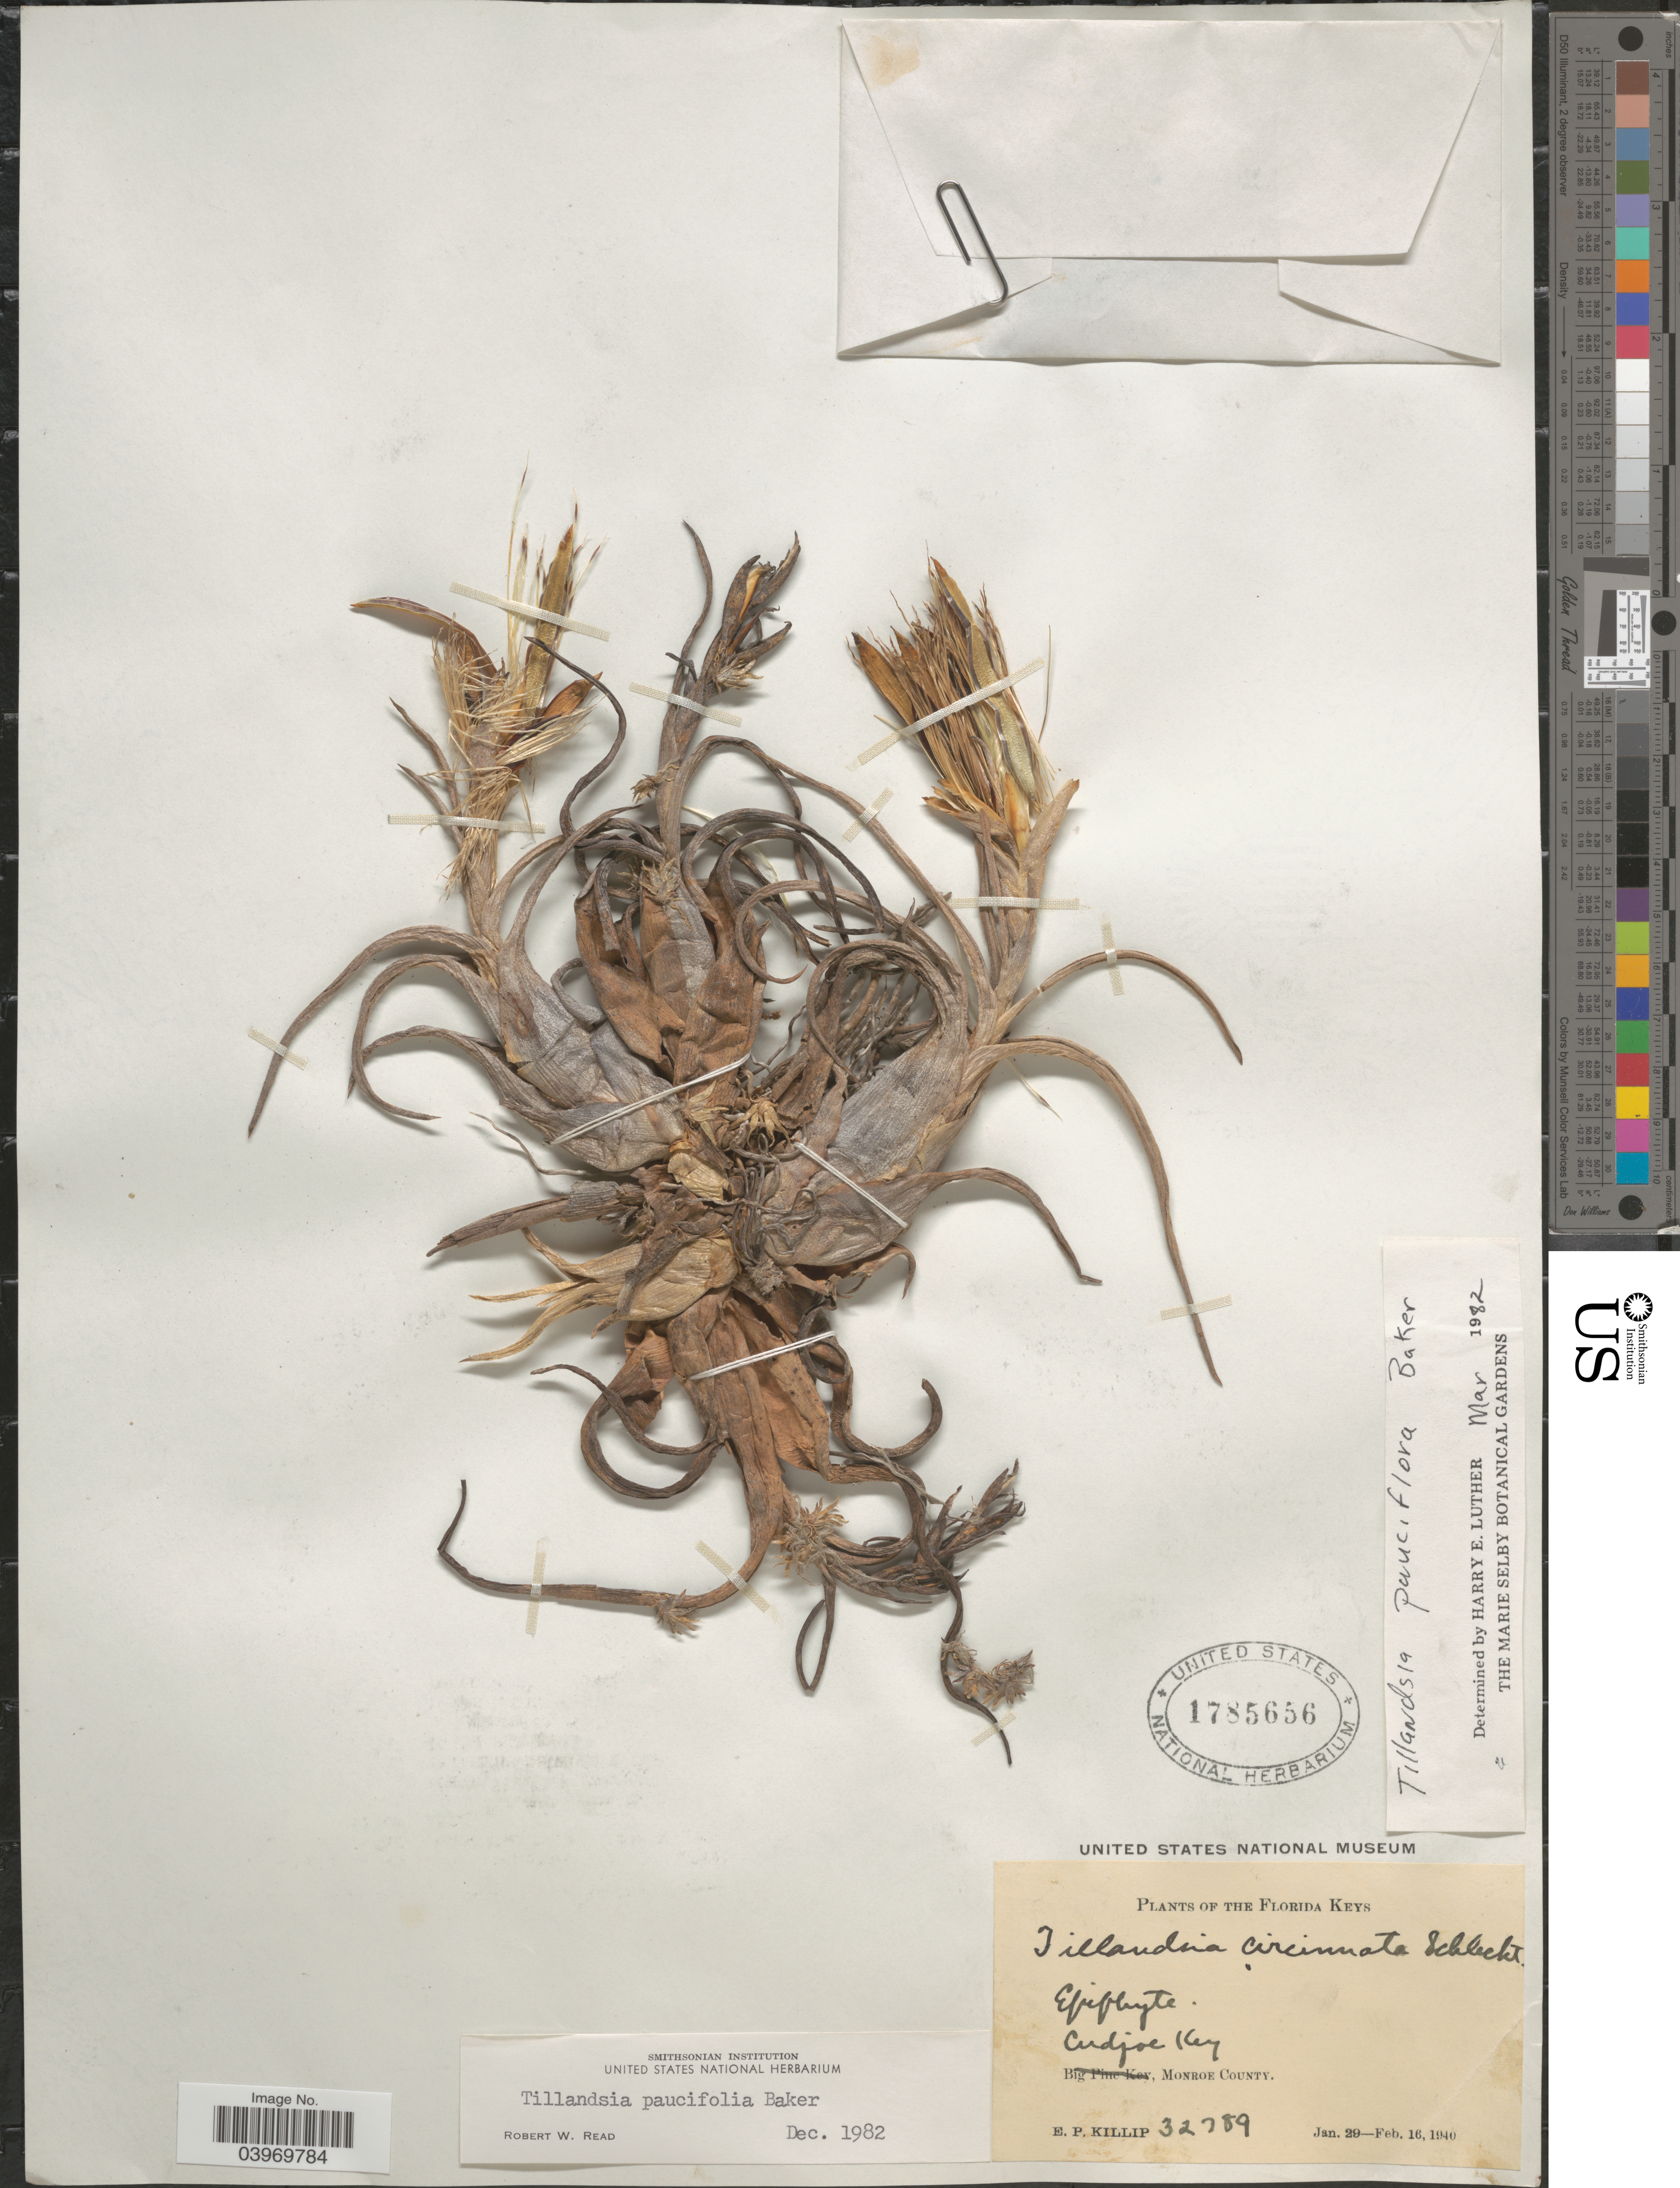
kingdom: Plantae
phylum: Tracheophyta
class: Liliopsida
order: Poales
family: Bromeliaceae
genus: Tillandsia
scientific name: Tillandsia paucifolia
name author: Baker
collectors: E. P. Killip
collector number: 32789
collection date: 1940-01-29/1940-02-16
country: United States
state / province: Florida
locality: The Florida Keys. Cudjoe Key, Monroe County.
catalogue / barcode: US 1785656